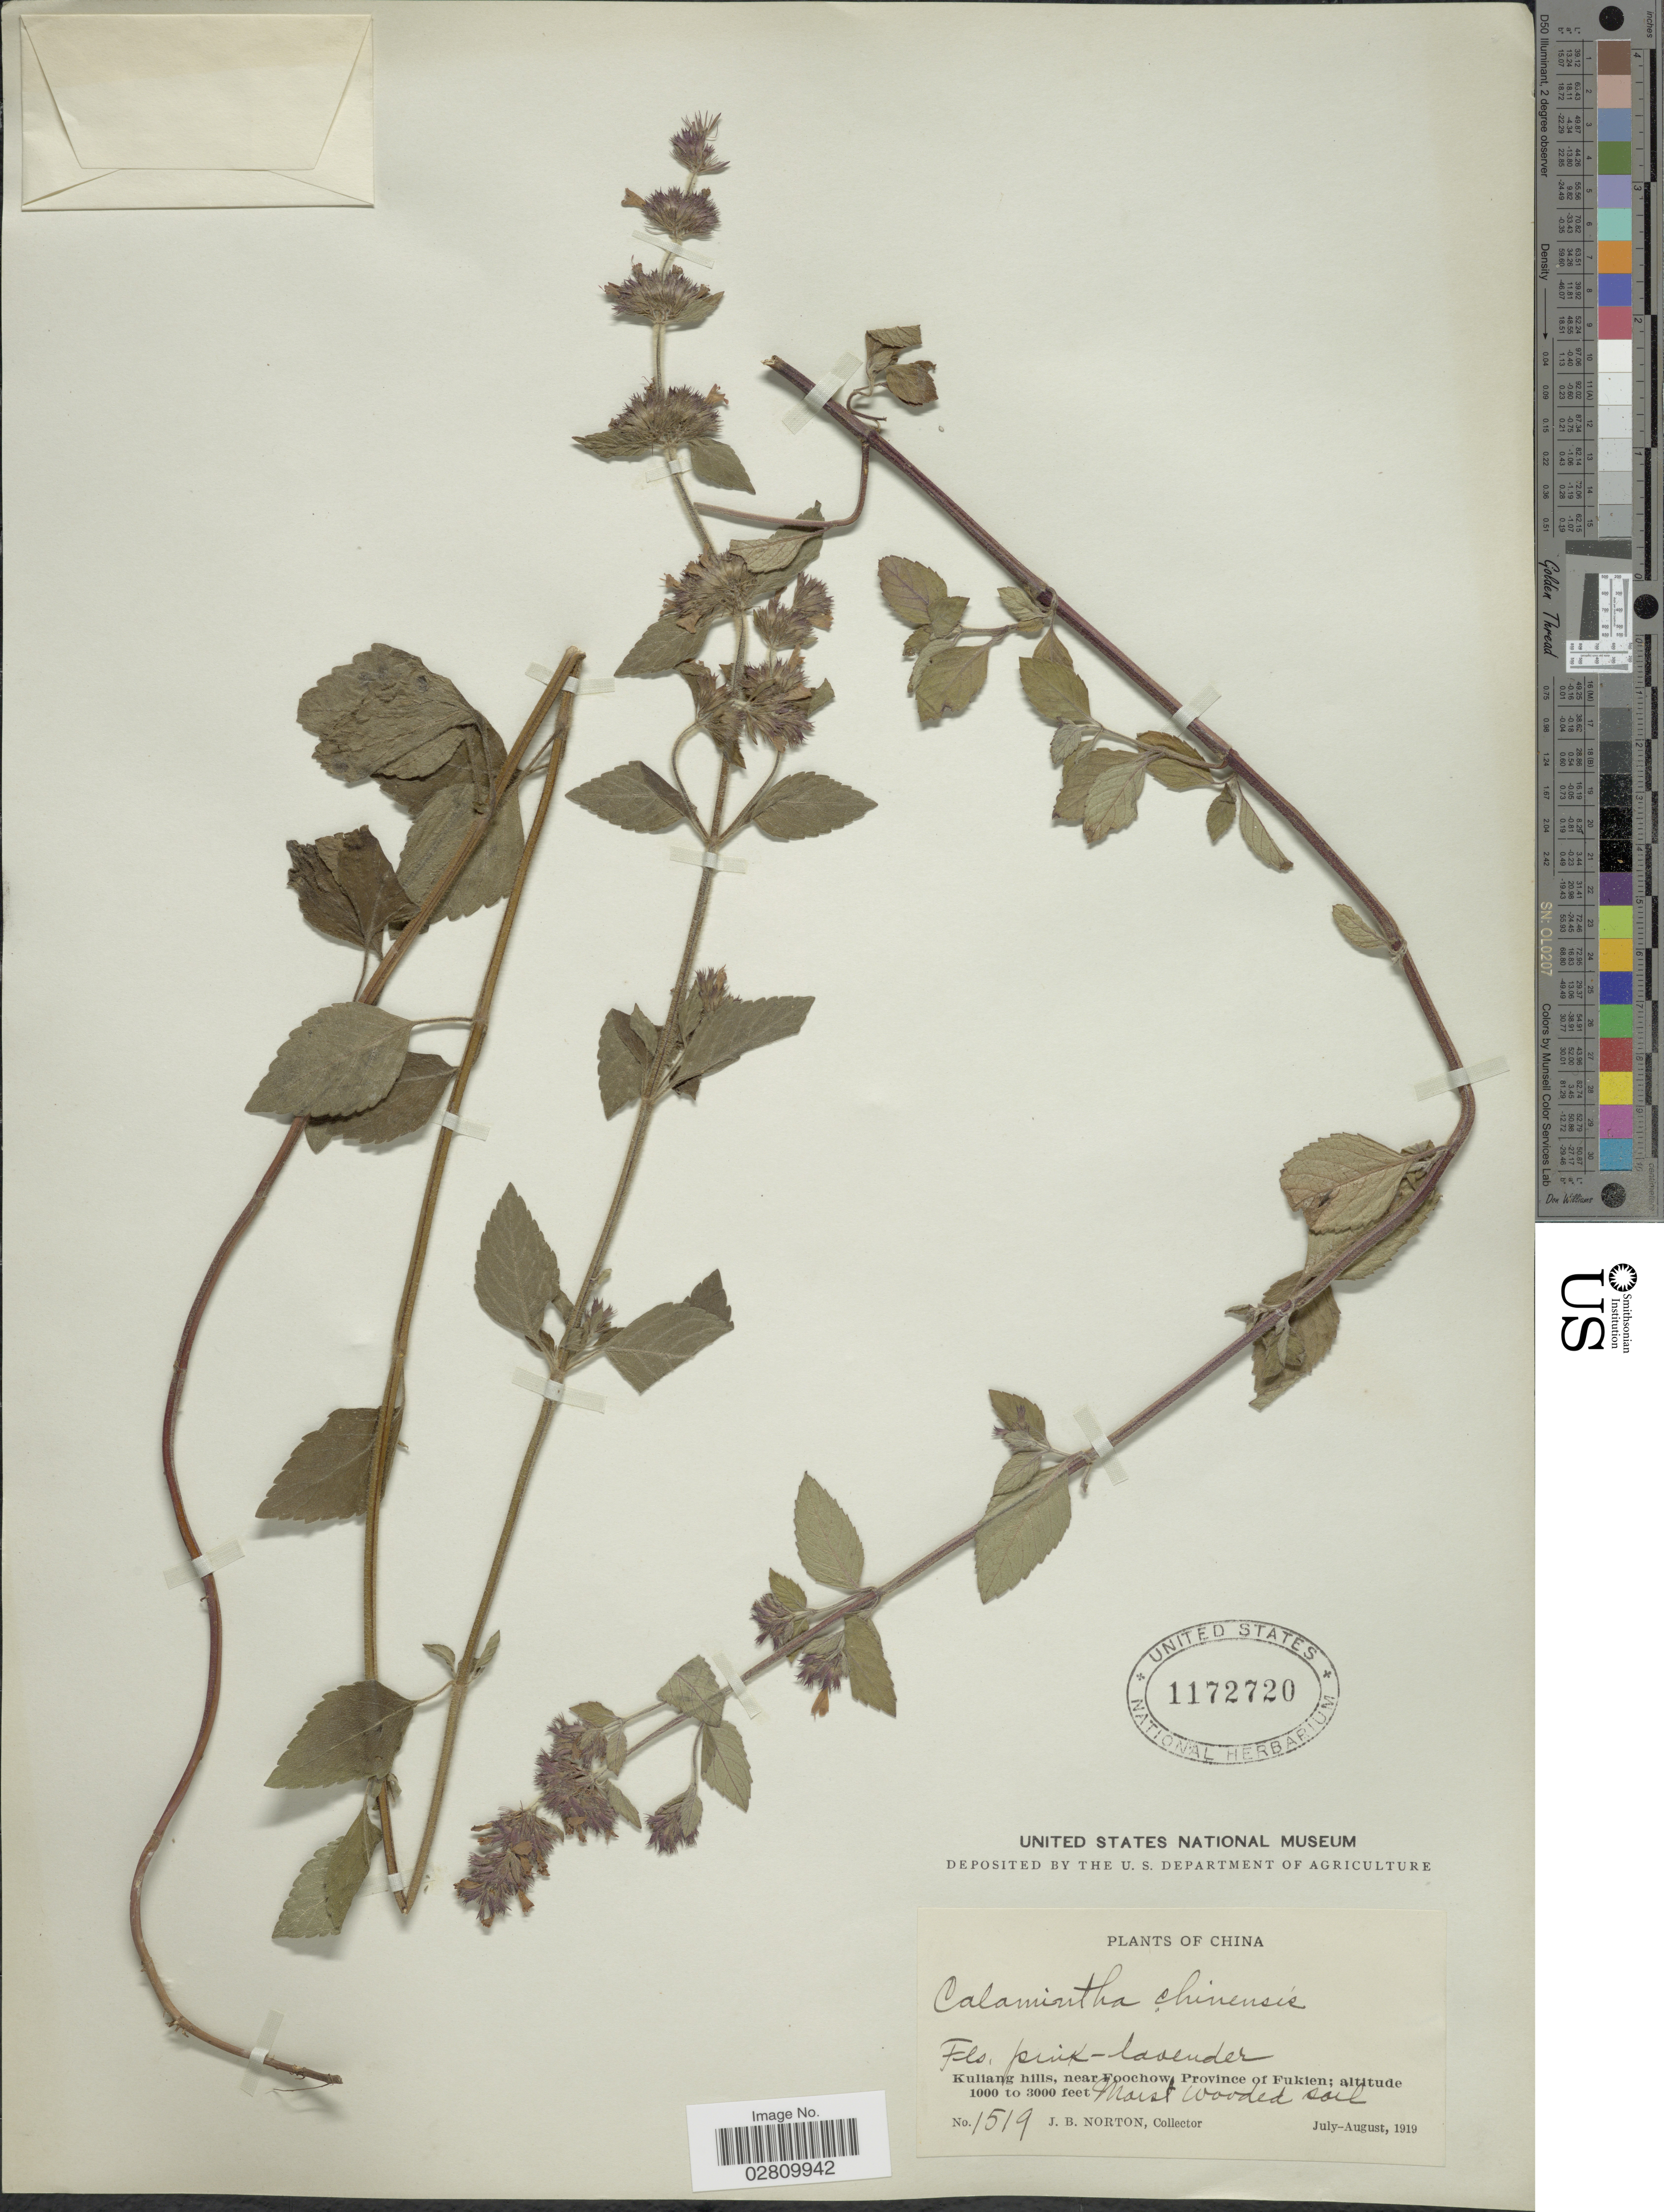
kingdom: Plantae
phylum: Tracheophyta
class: Magnoliopsida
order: Lamiales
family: Lamiaceae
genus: Calamintha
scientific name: Calamintha chinensis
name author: Benth.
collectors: J. B. Norton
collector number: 1519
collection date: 1919-07/1919-08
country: China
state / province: Fujian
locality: Kuliang hills, near Foochow, Province of Fukien.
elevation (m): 305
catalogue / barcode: US 1172720